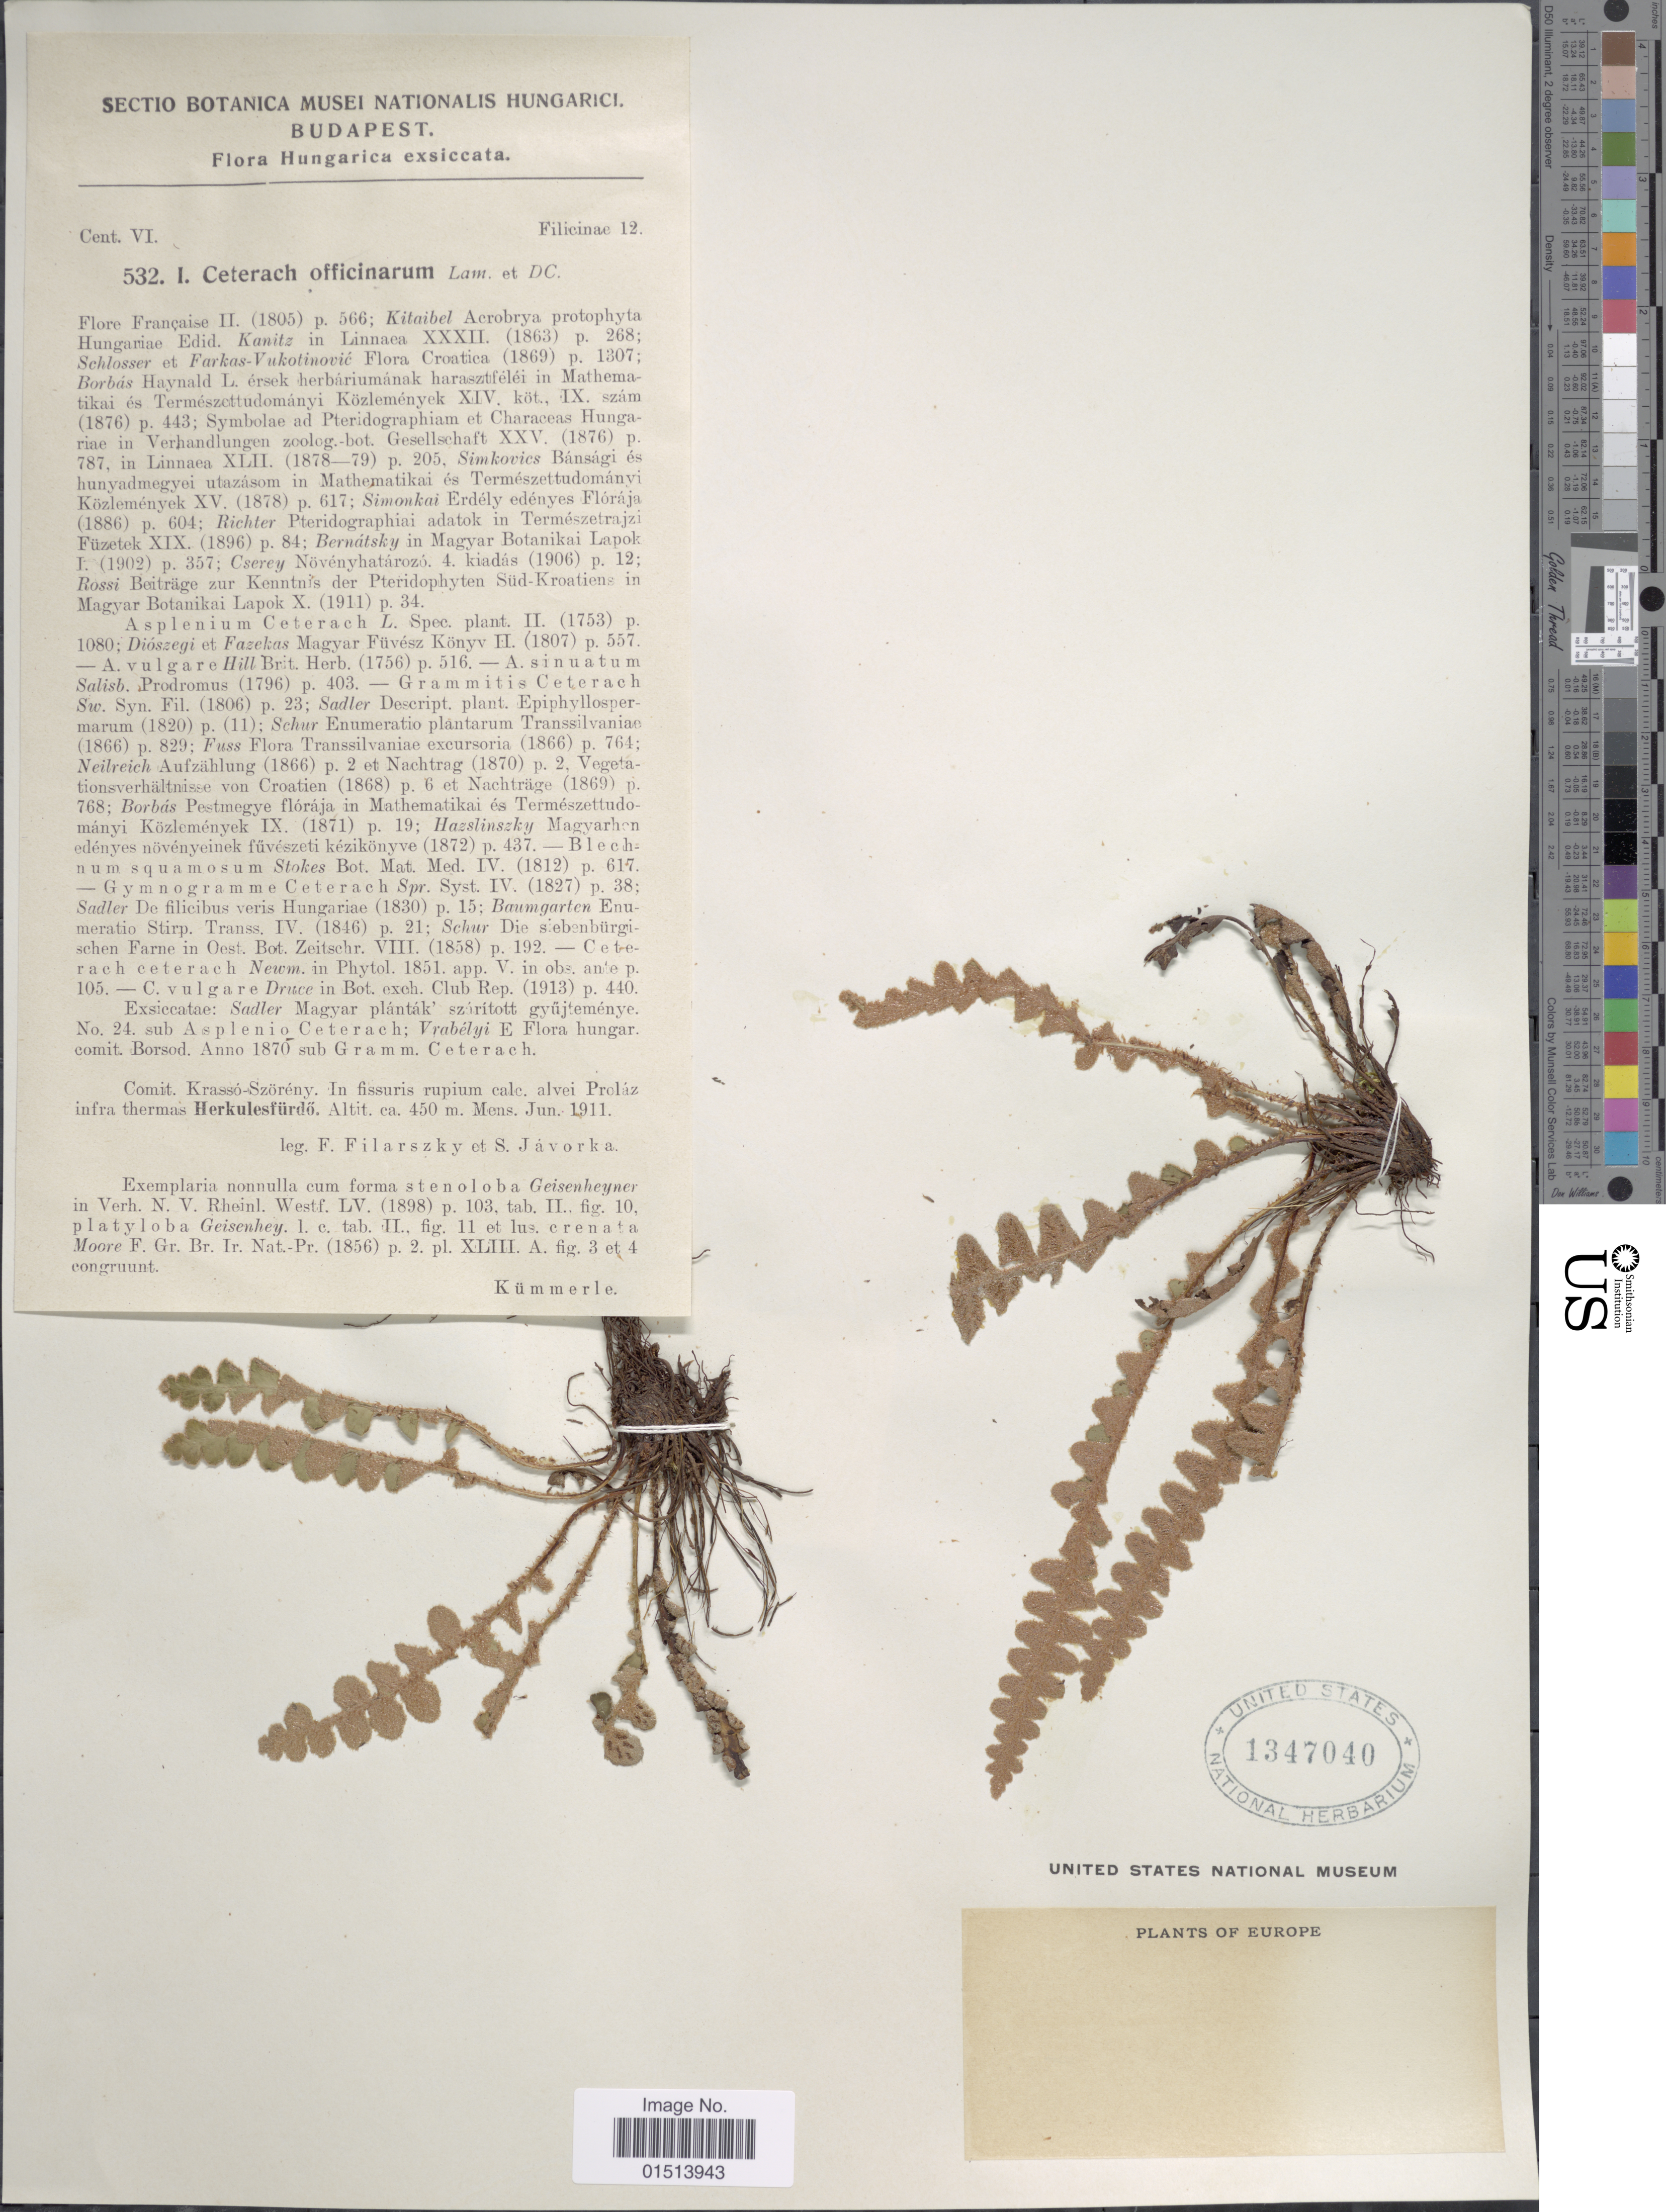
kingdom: Plantae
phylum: Tracheophyta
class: Polypodiopsida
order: Polypodiales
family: Aspleniaceae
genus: Asplenium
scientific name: Asplenium officinarum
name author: DC.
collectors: F. Filarszky & S. Javorka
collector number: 532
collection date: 1911-06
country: Hungary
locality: Hungarica, Krasso-Szoreny, in fissuris rupium calc. alvei Proliz infra thermas Herkulesfurdo [interpreted]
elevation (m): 450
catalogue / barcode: US 1347040